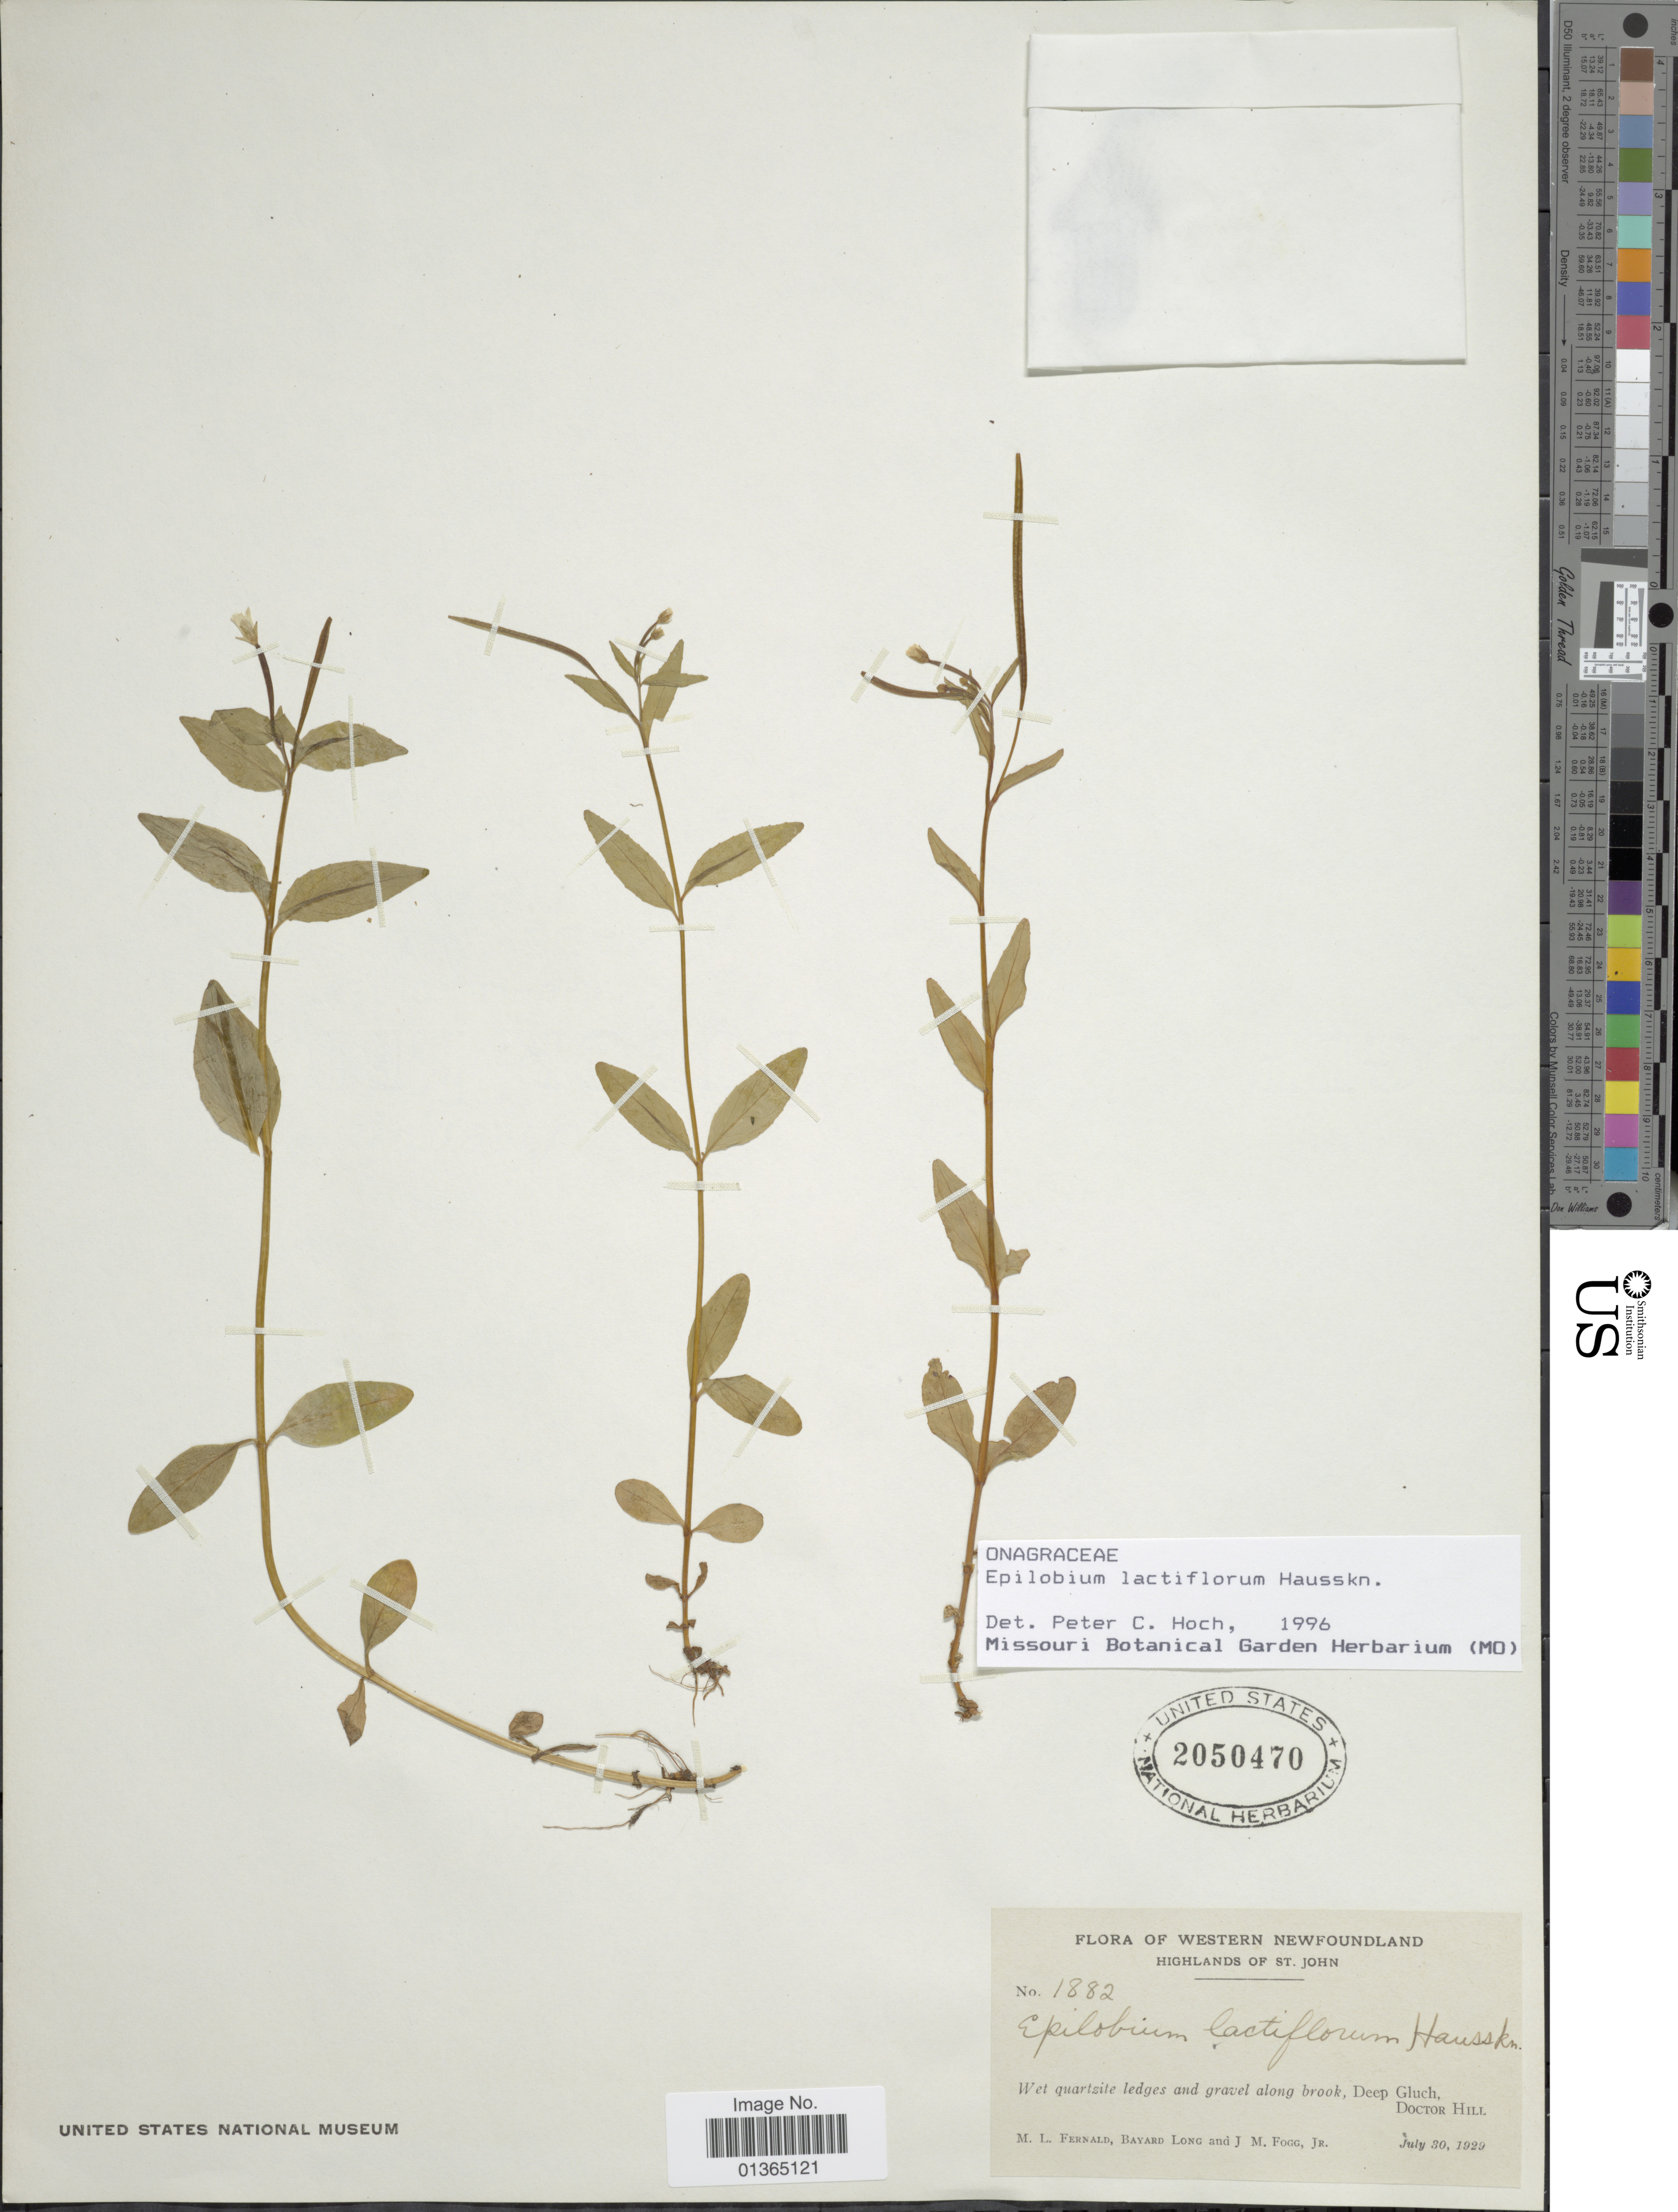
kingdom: Plantae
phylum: Tracheophyta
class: Magnoliopsida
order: Myrtales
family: Onagraceae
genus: Epilobium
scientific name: Epilobium lactiflorum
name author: Hausskn.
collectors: M. L. Fernald, B. Long & J. Fogg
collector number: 1882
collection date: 1929-07-30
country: Canada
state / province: Newfoundland and Labrador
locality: Western Newfoundland. Highlands of St. John. Deep Gluch, Doctor Hill.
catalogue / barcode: US 2050470